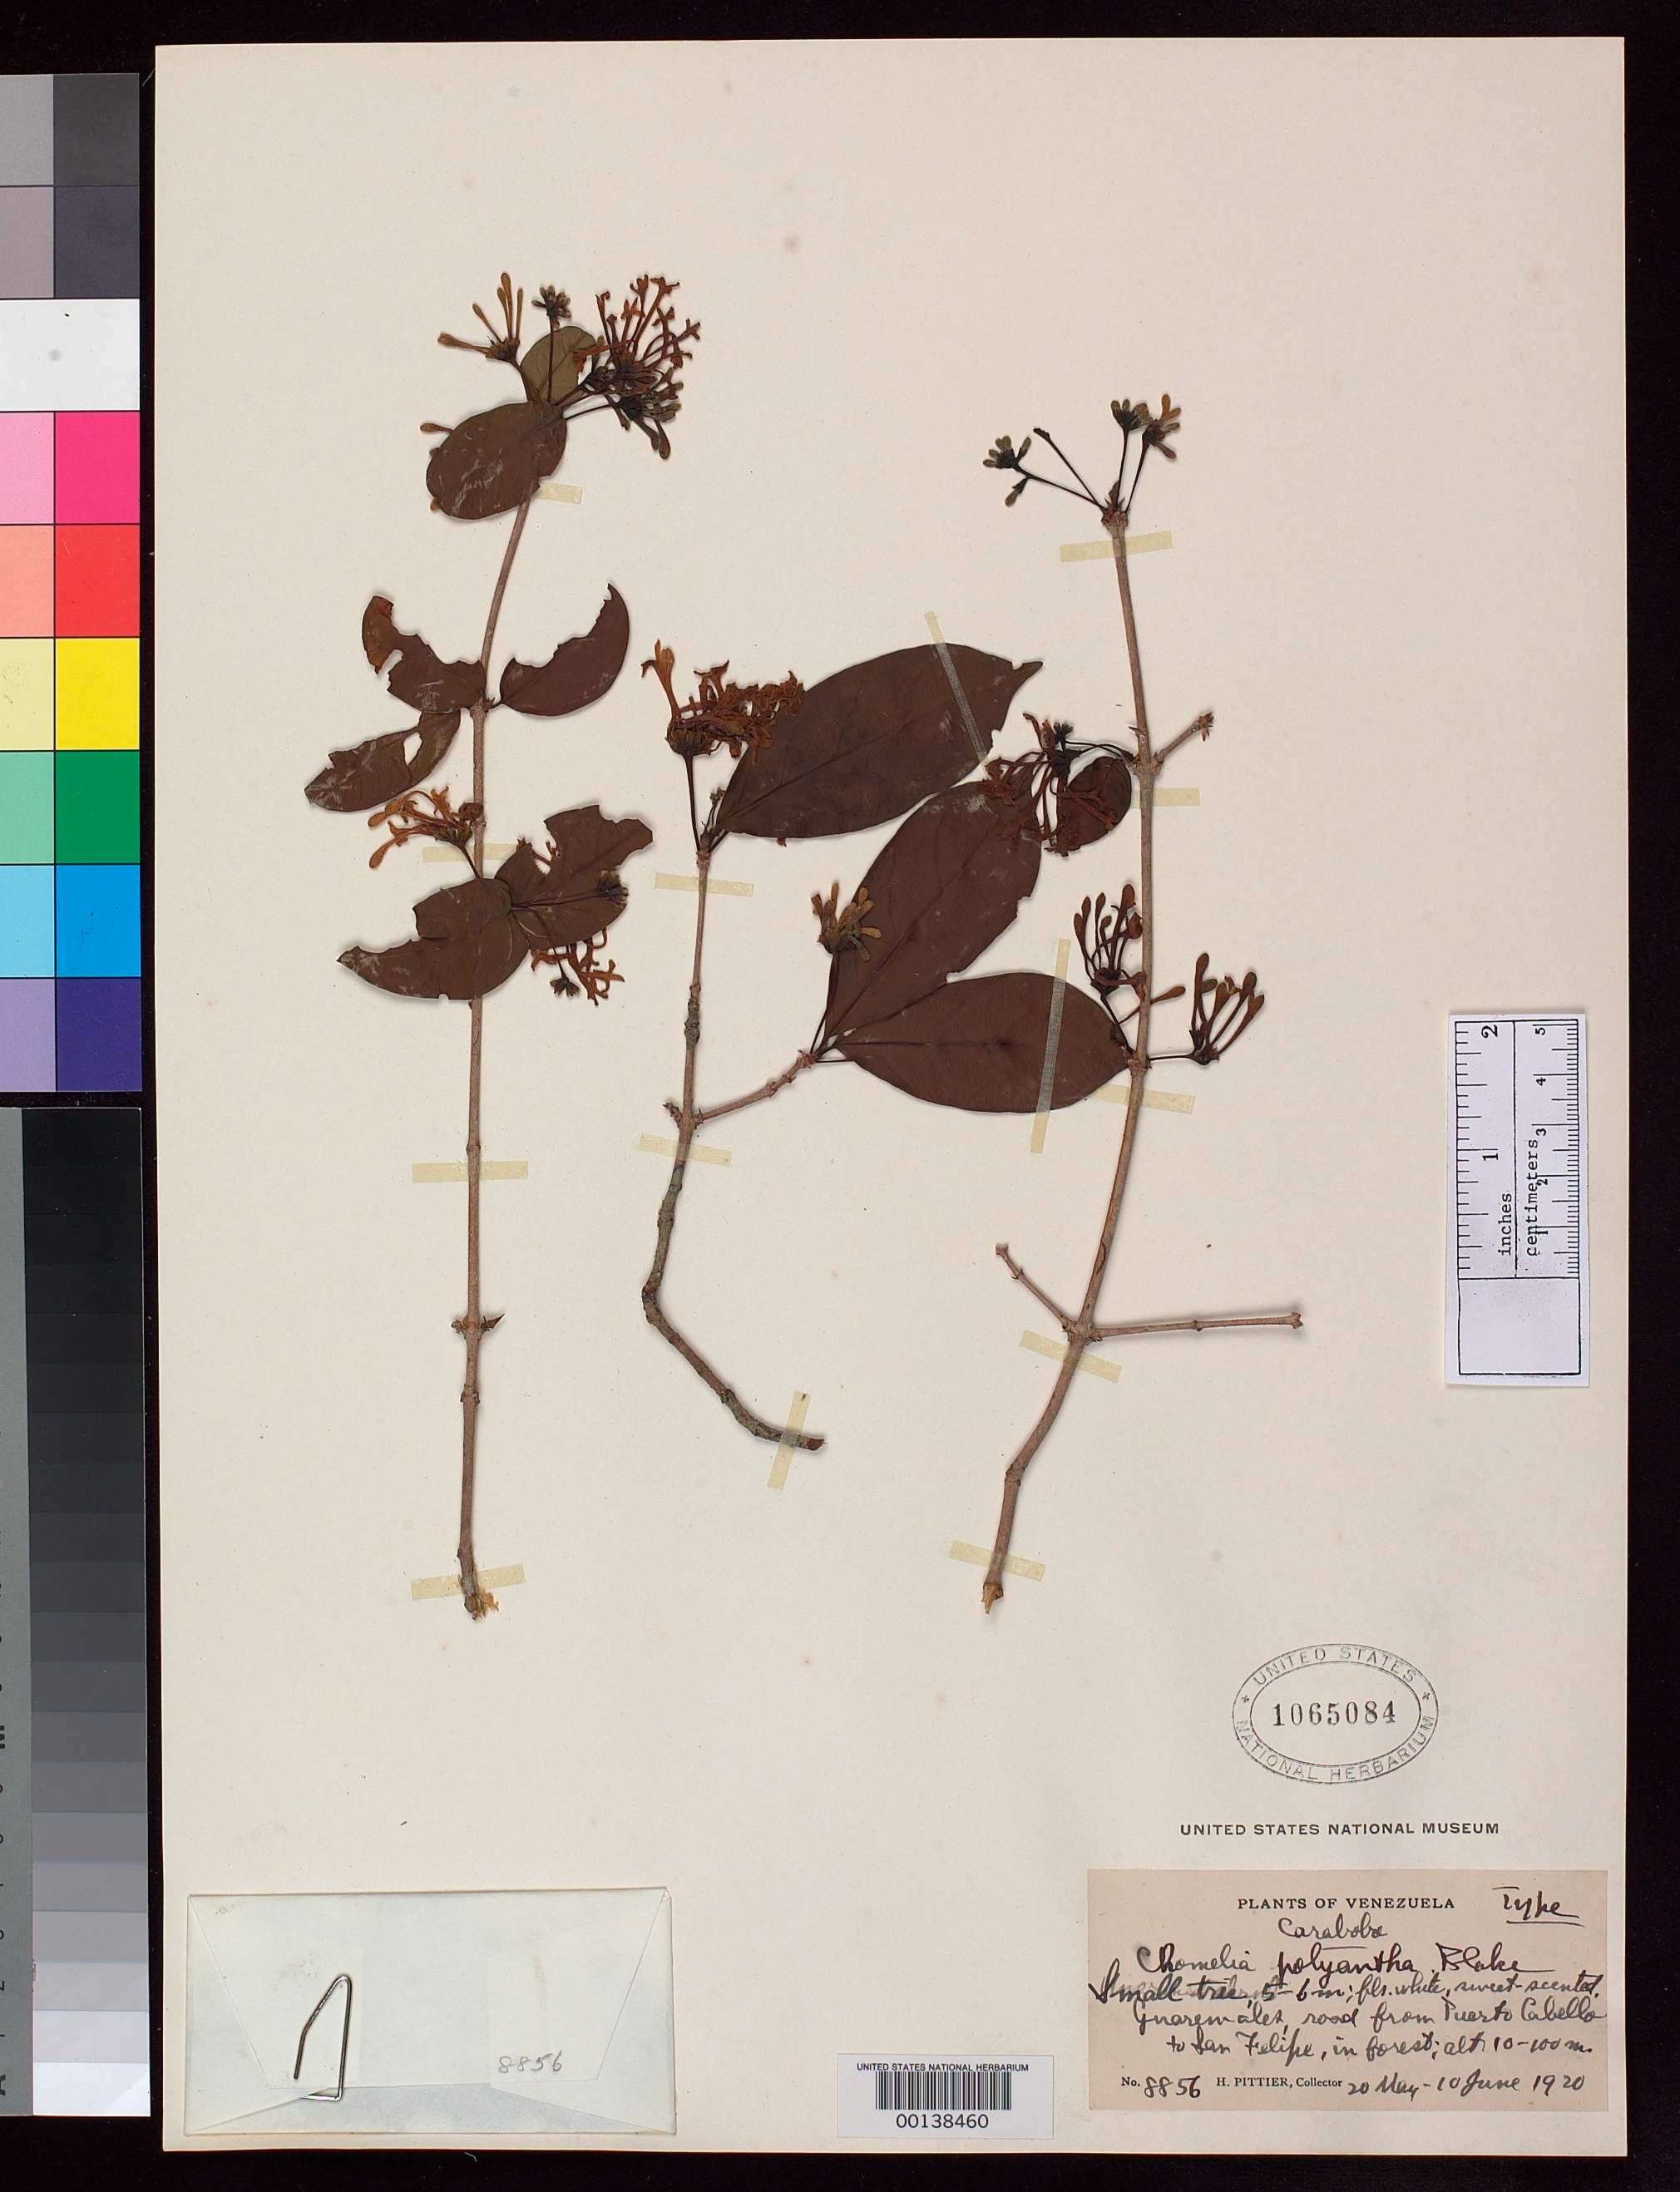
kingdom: Plantae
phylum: Tracheophyta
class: Magnoliopsida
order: Gentianales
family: Rubiaceae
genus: Chomelia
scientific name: Chomelia polyantha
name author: S.F. Blake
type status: Holotype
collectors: H. F. Pittier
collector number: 8856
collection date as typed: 20 May 1920 to 10 Jun 1920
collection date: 1920-05-20/1920-06-10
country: Venezuela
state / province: Carabobo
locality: Guaremales, road from Puerto Cabello to San Felipe.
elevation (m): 10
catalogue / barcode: US 1065084